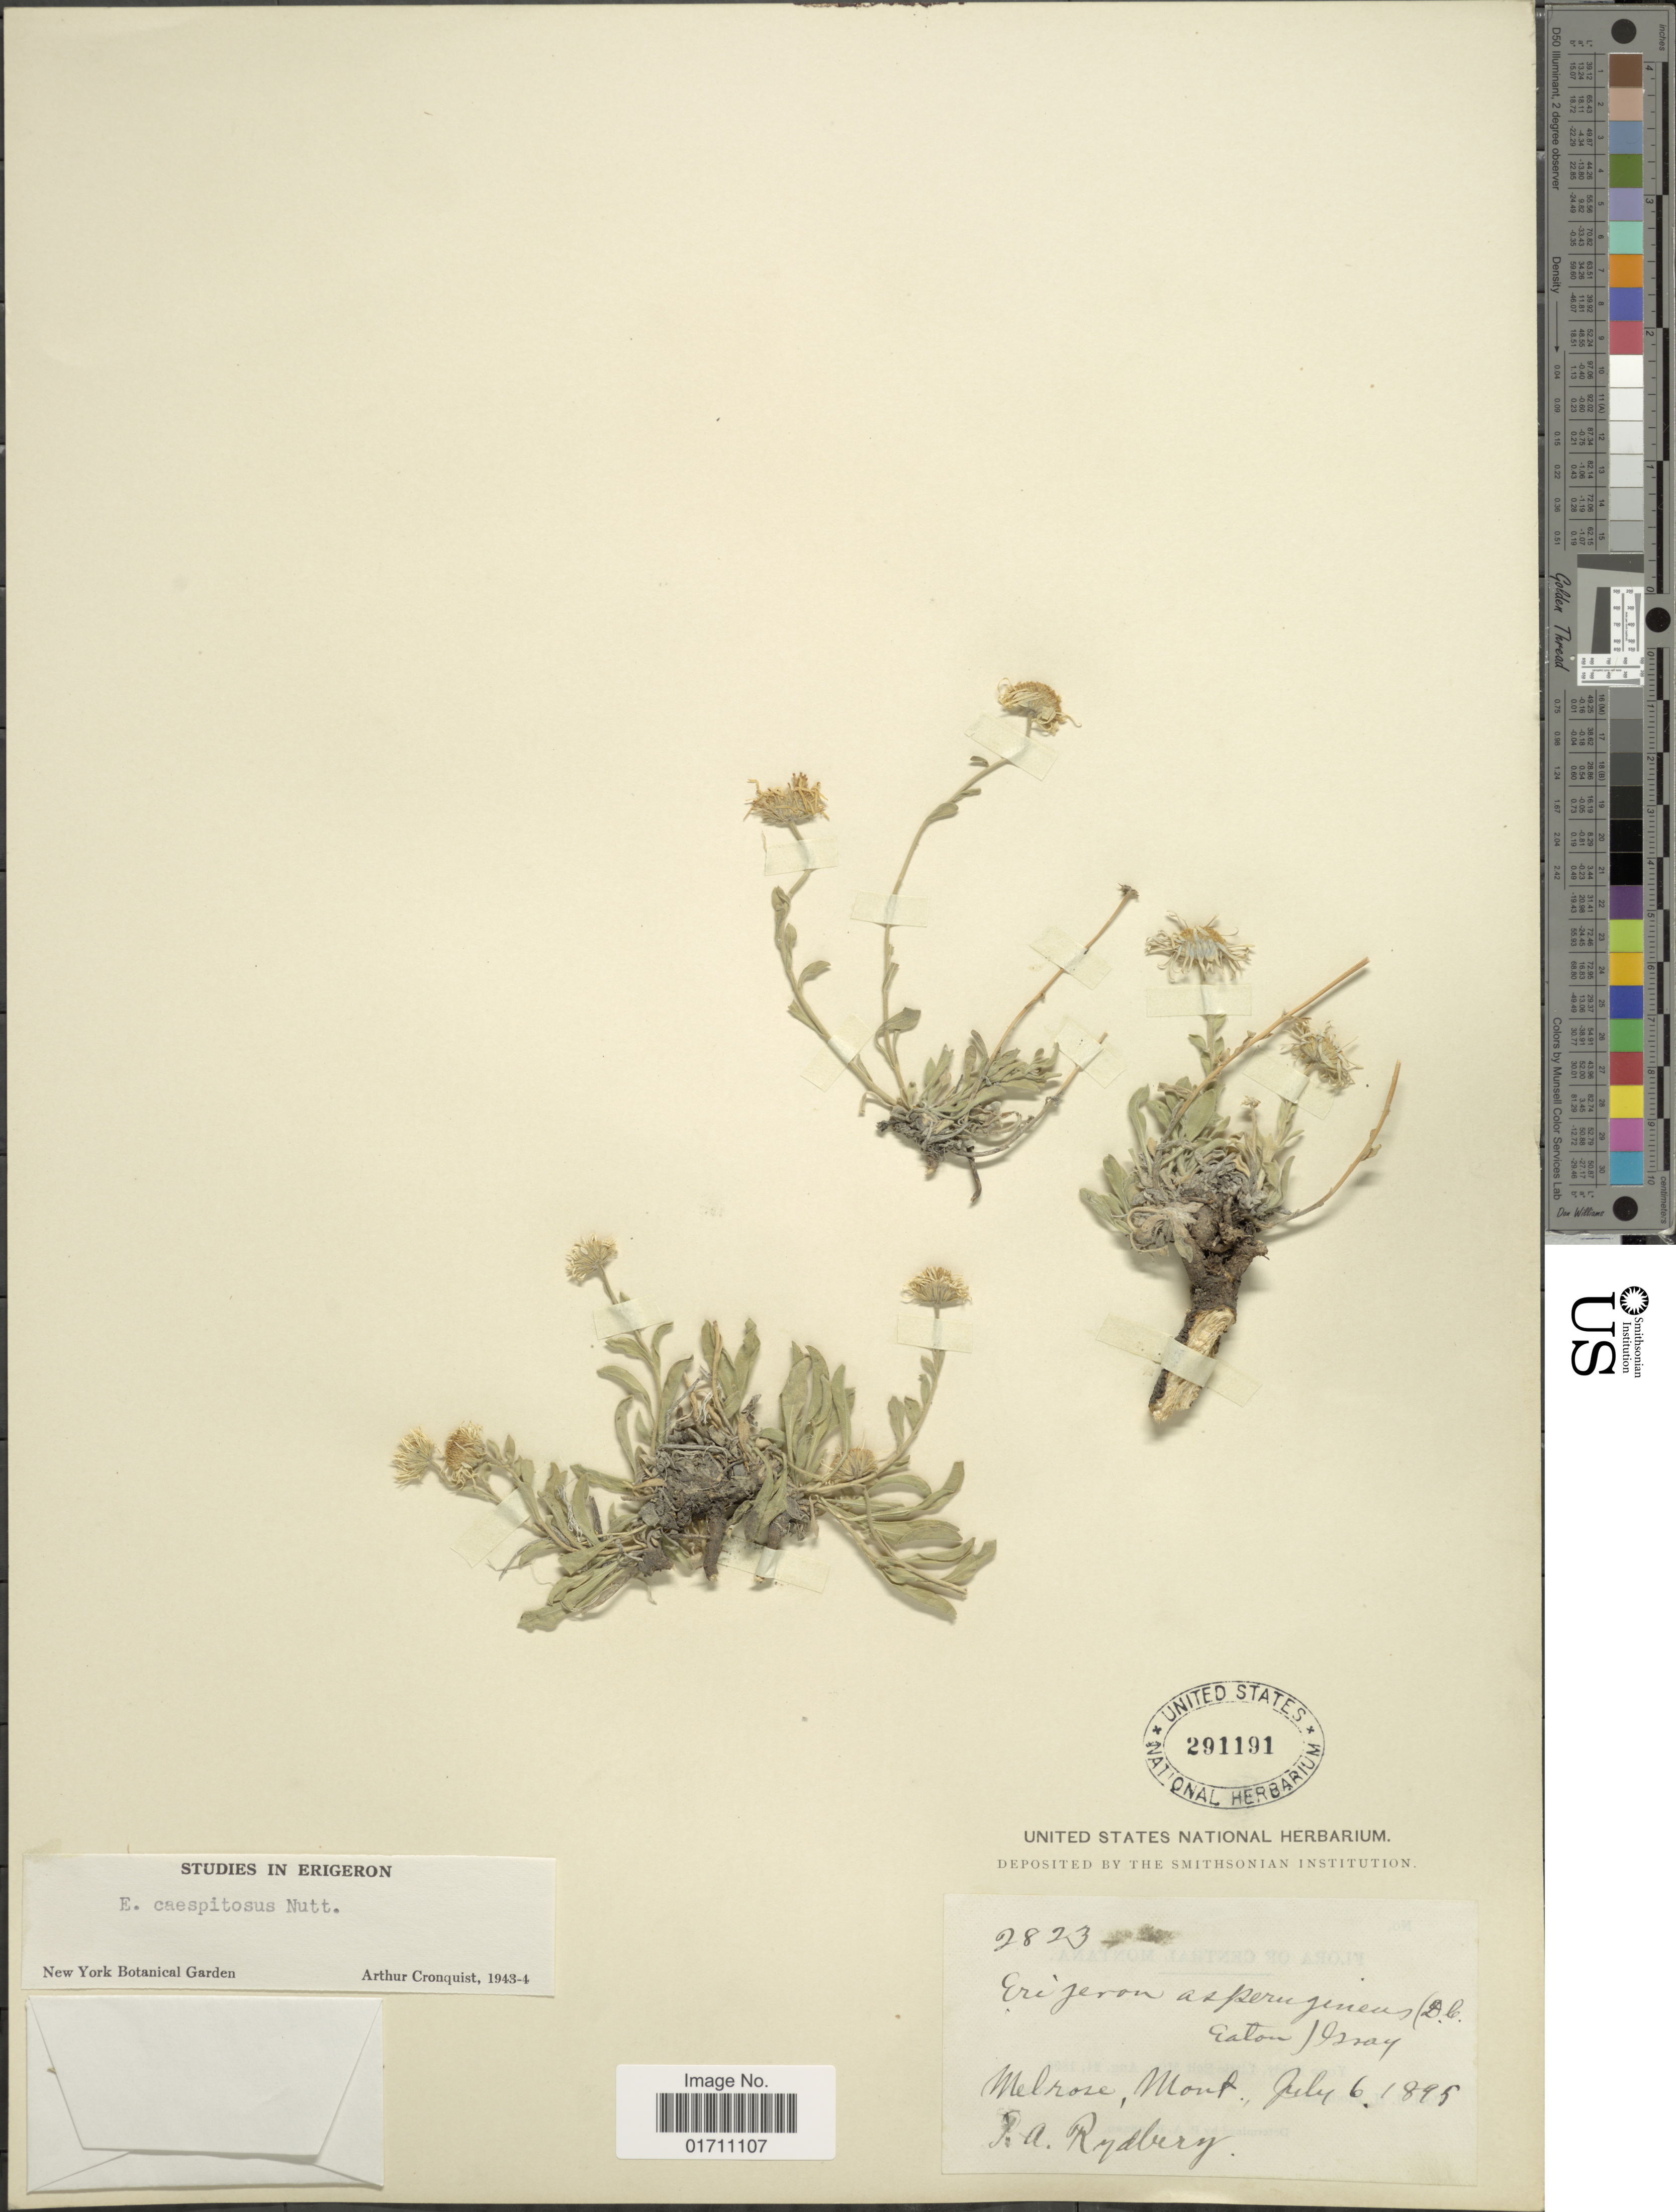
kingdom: Plantae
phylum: Tracheophyta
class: Magnoliopsida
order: Asterales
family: Asteraceae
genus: Erigeron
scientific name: Erigeron caespitosus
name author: Nutt.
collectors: P. A. Rydberg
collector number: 2823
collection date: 1895-07-06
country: United States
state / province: Montana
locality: Melrose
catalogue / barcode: US 291191